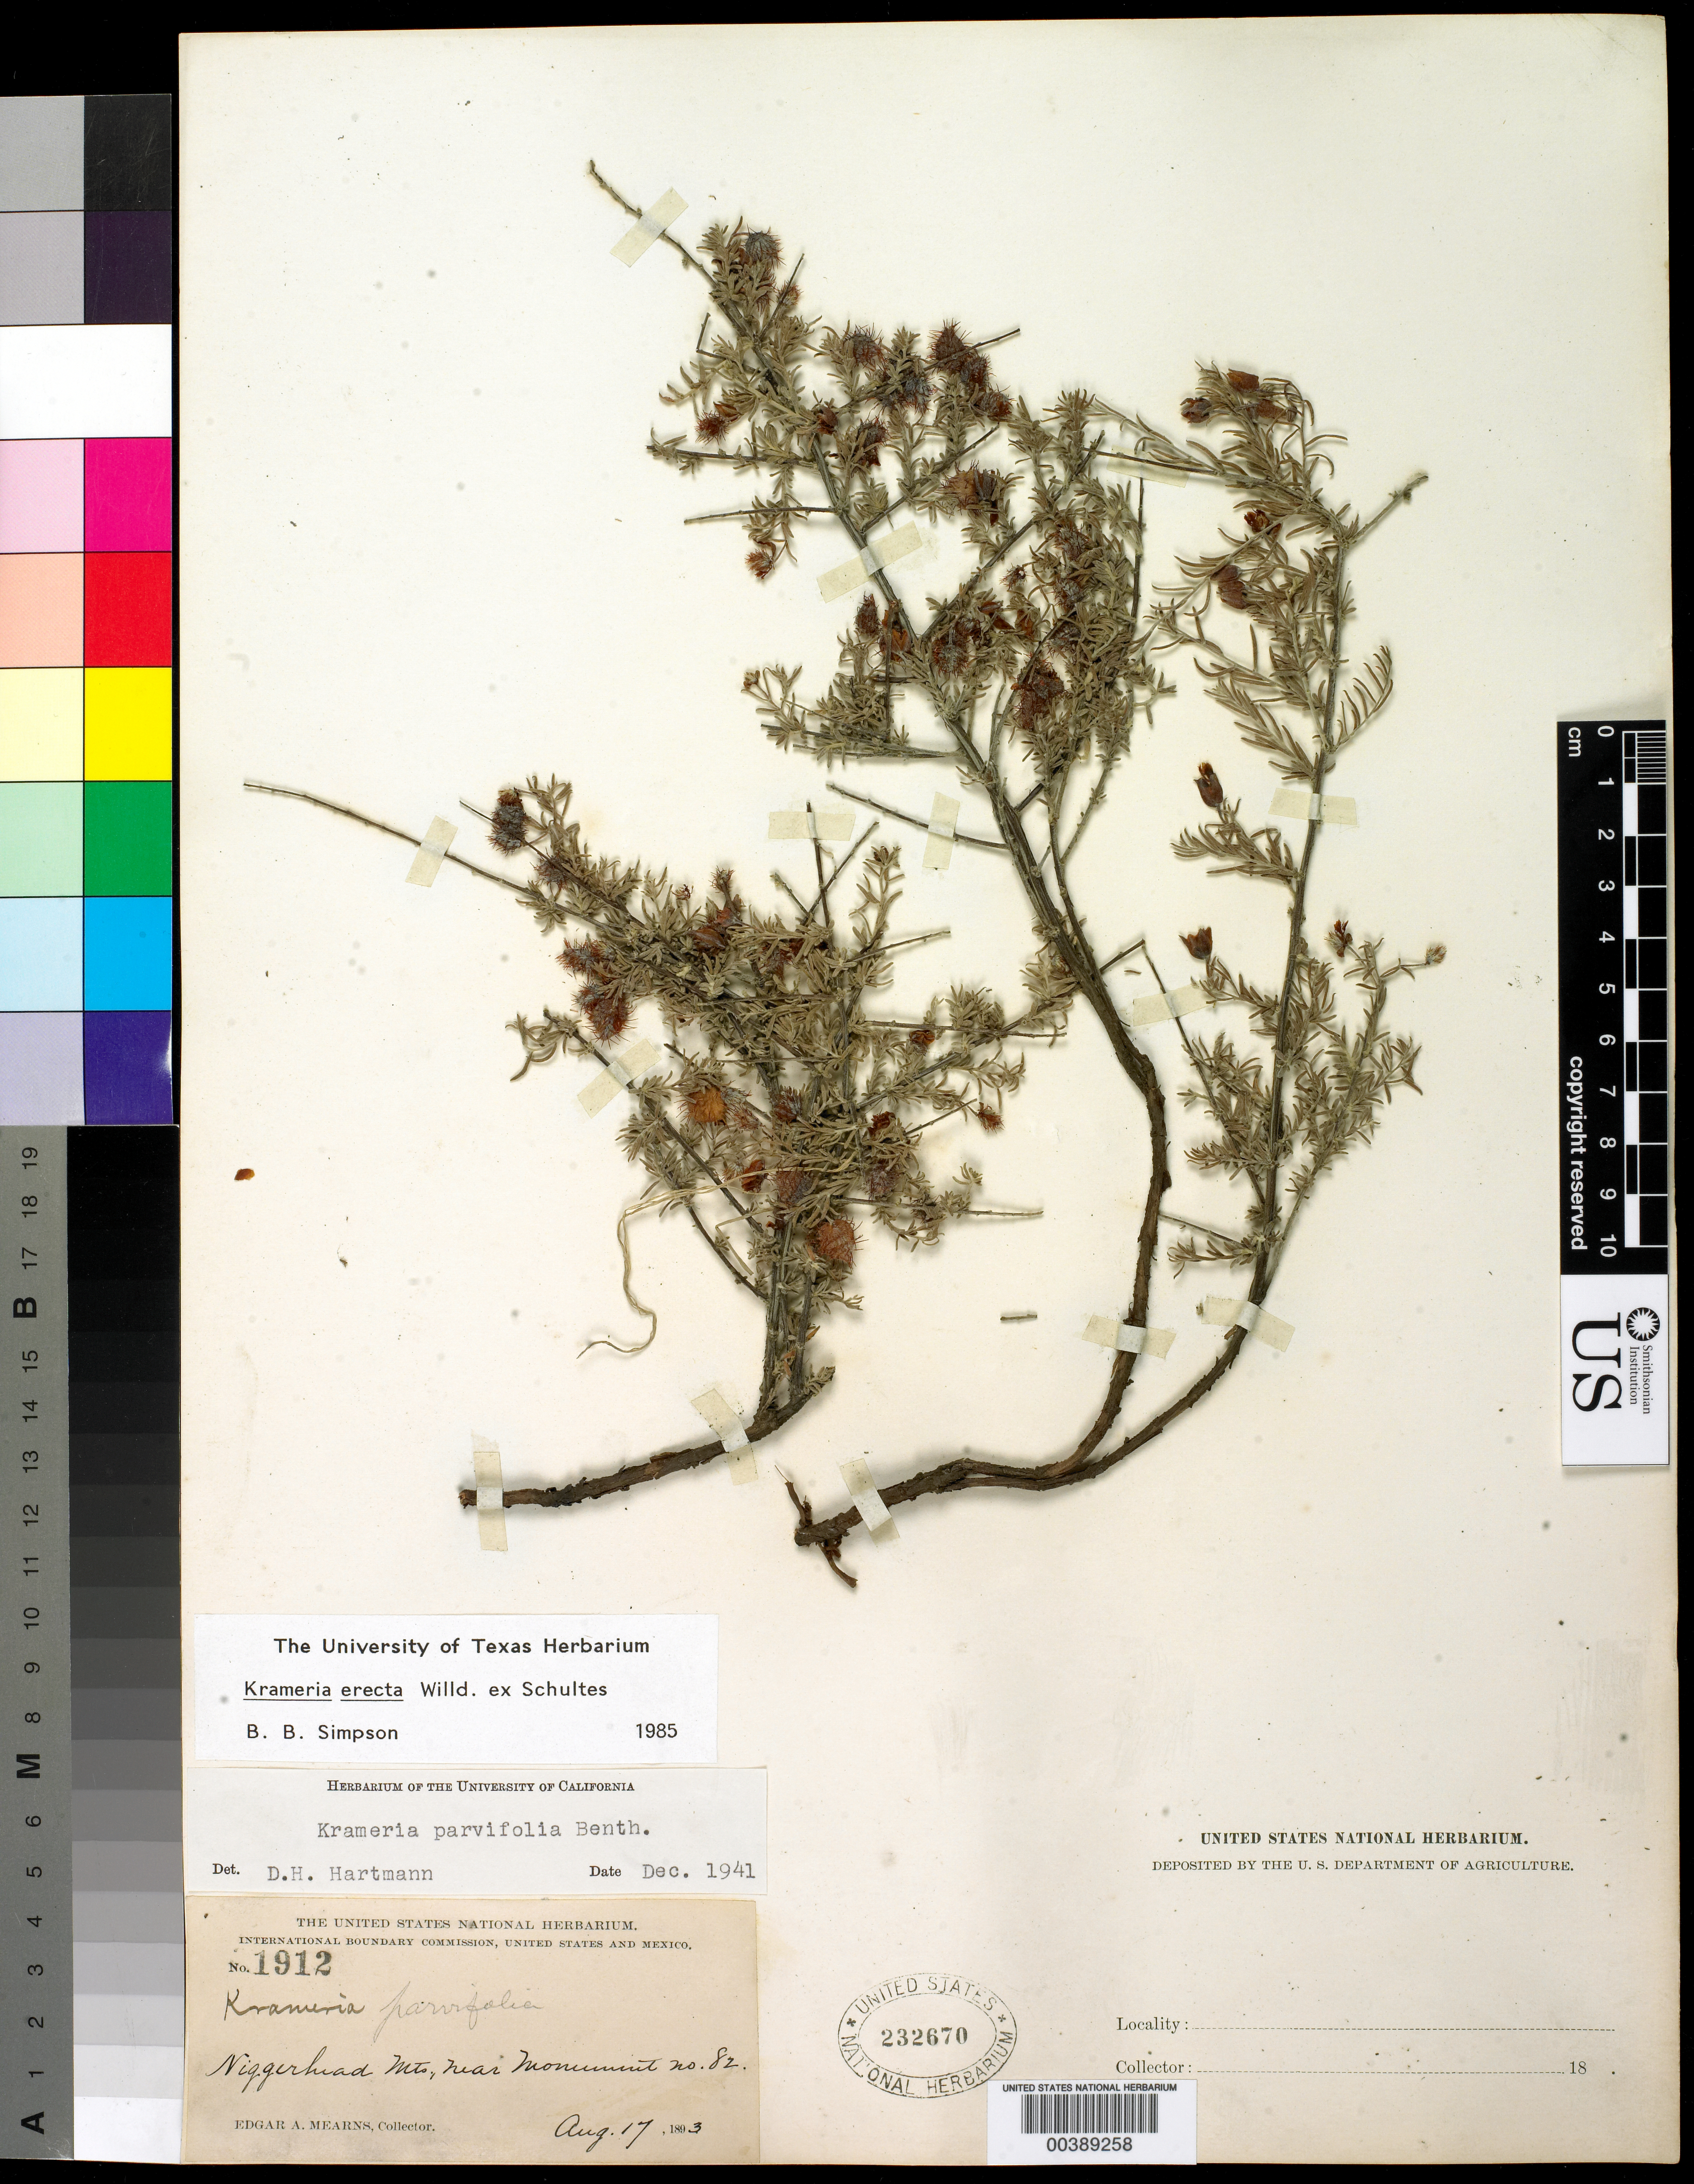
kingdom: Plantae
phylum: Tracheophyta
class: Magnoliopsida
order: Zygophyllales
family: Krameriaceae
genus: Krameria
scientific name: Krameria erecta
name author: Willd. ex Schult.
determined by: Simpson, B. B.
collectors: E. A. Mearns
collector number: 1912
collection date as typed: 17 Aug 1893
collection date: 1893-08-17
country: Mexico / United States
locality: Near monument no. 82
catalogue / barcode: US 232670